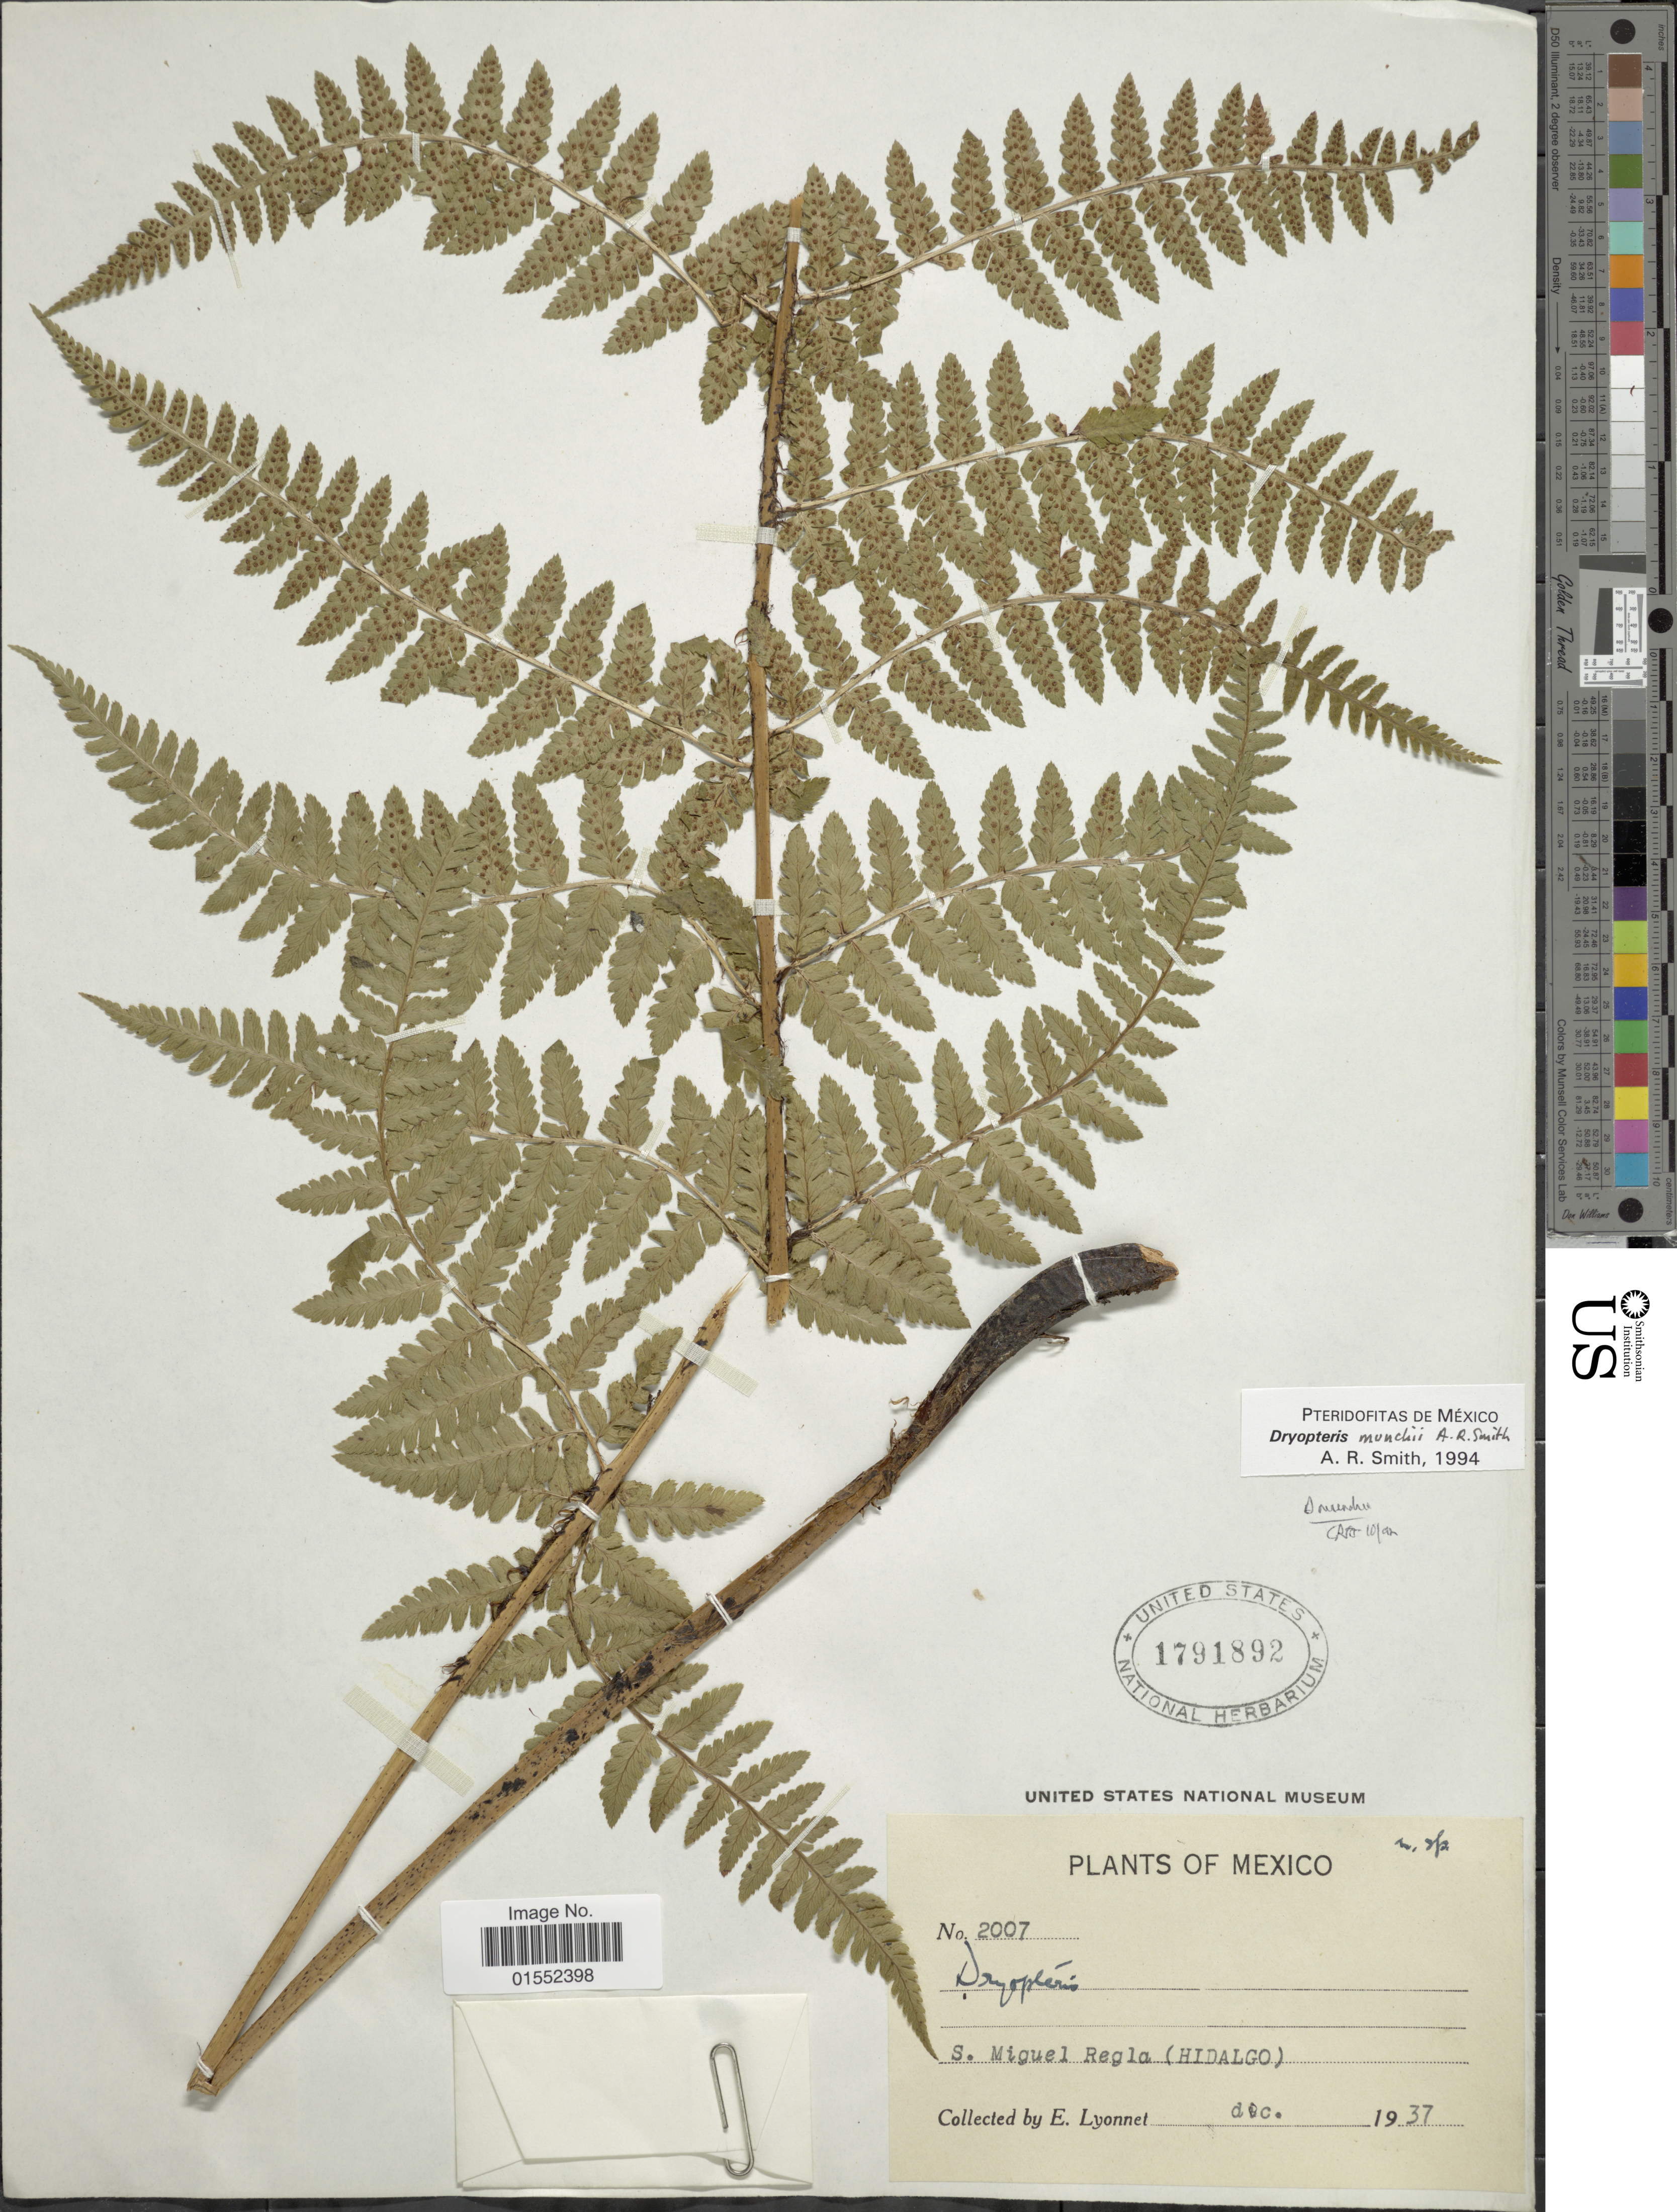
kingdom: Plantae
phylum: Tracheophyta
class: Polypodiopsida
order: Polypodiales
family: Dryopteridaceae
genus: Dryopteris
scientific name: Dryopteris muenchii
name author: A.R. Sm.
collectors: E. Lyonnet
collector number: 2007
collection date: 1937-12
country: Mexico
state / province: Hidalgo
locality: S. Miguel Regla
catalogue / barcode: US 1791892